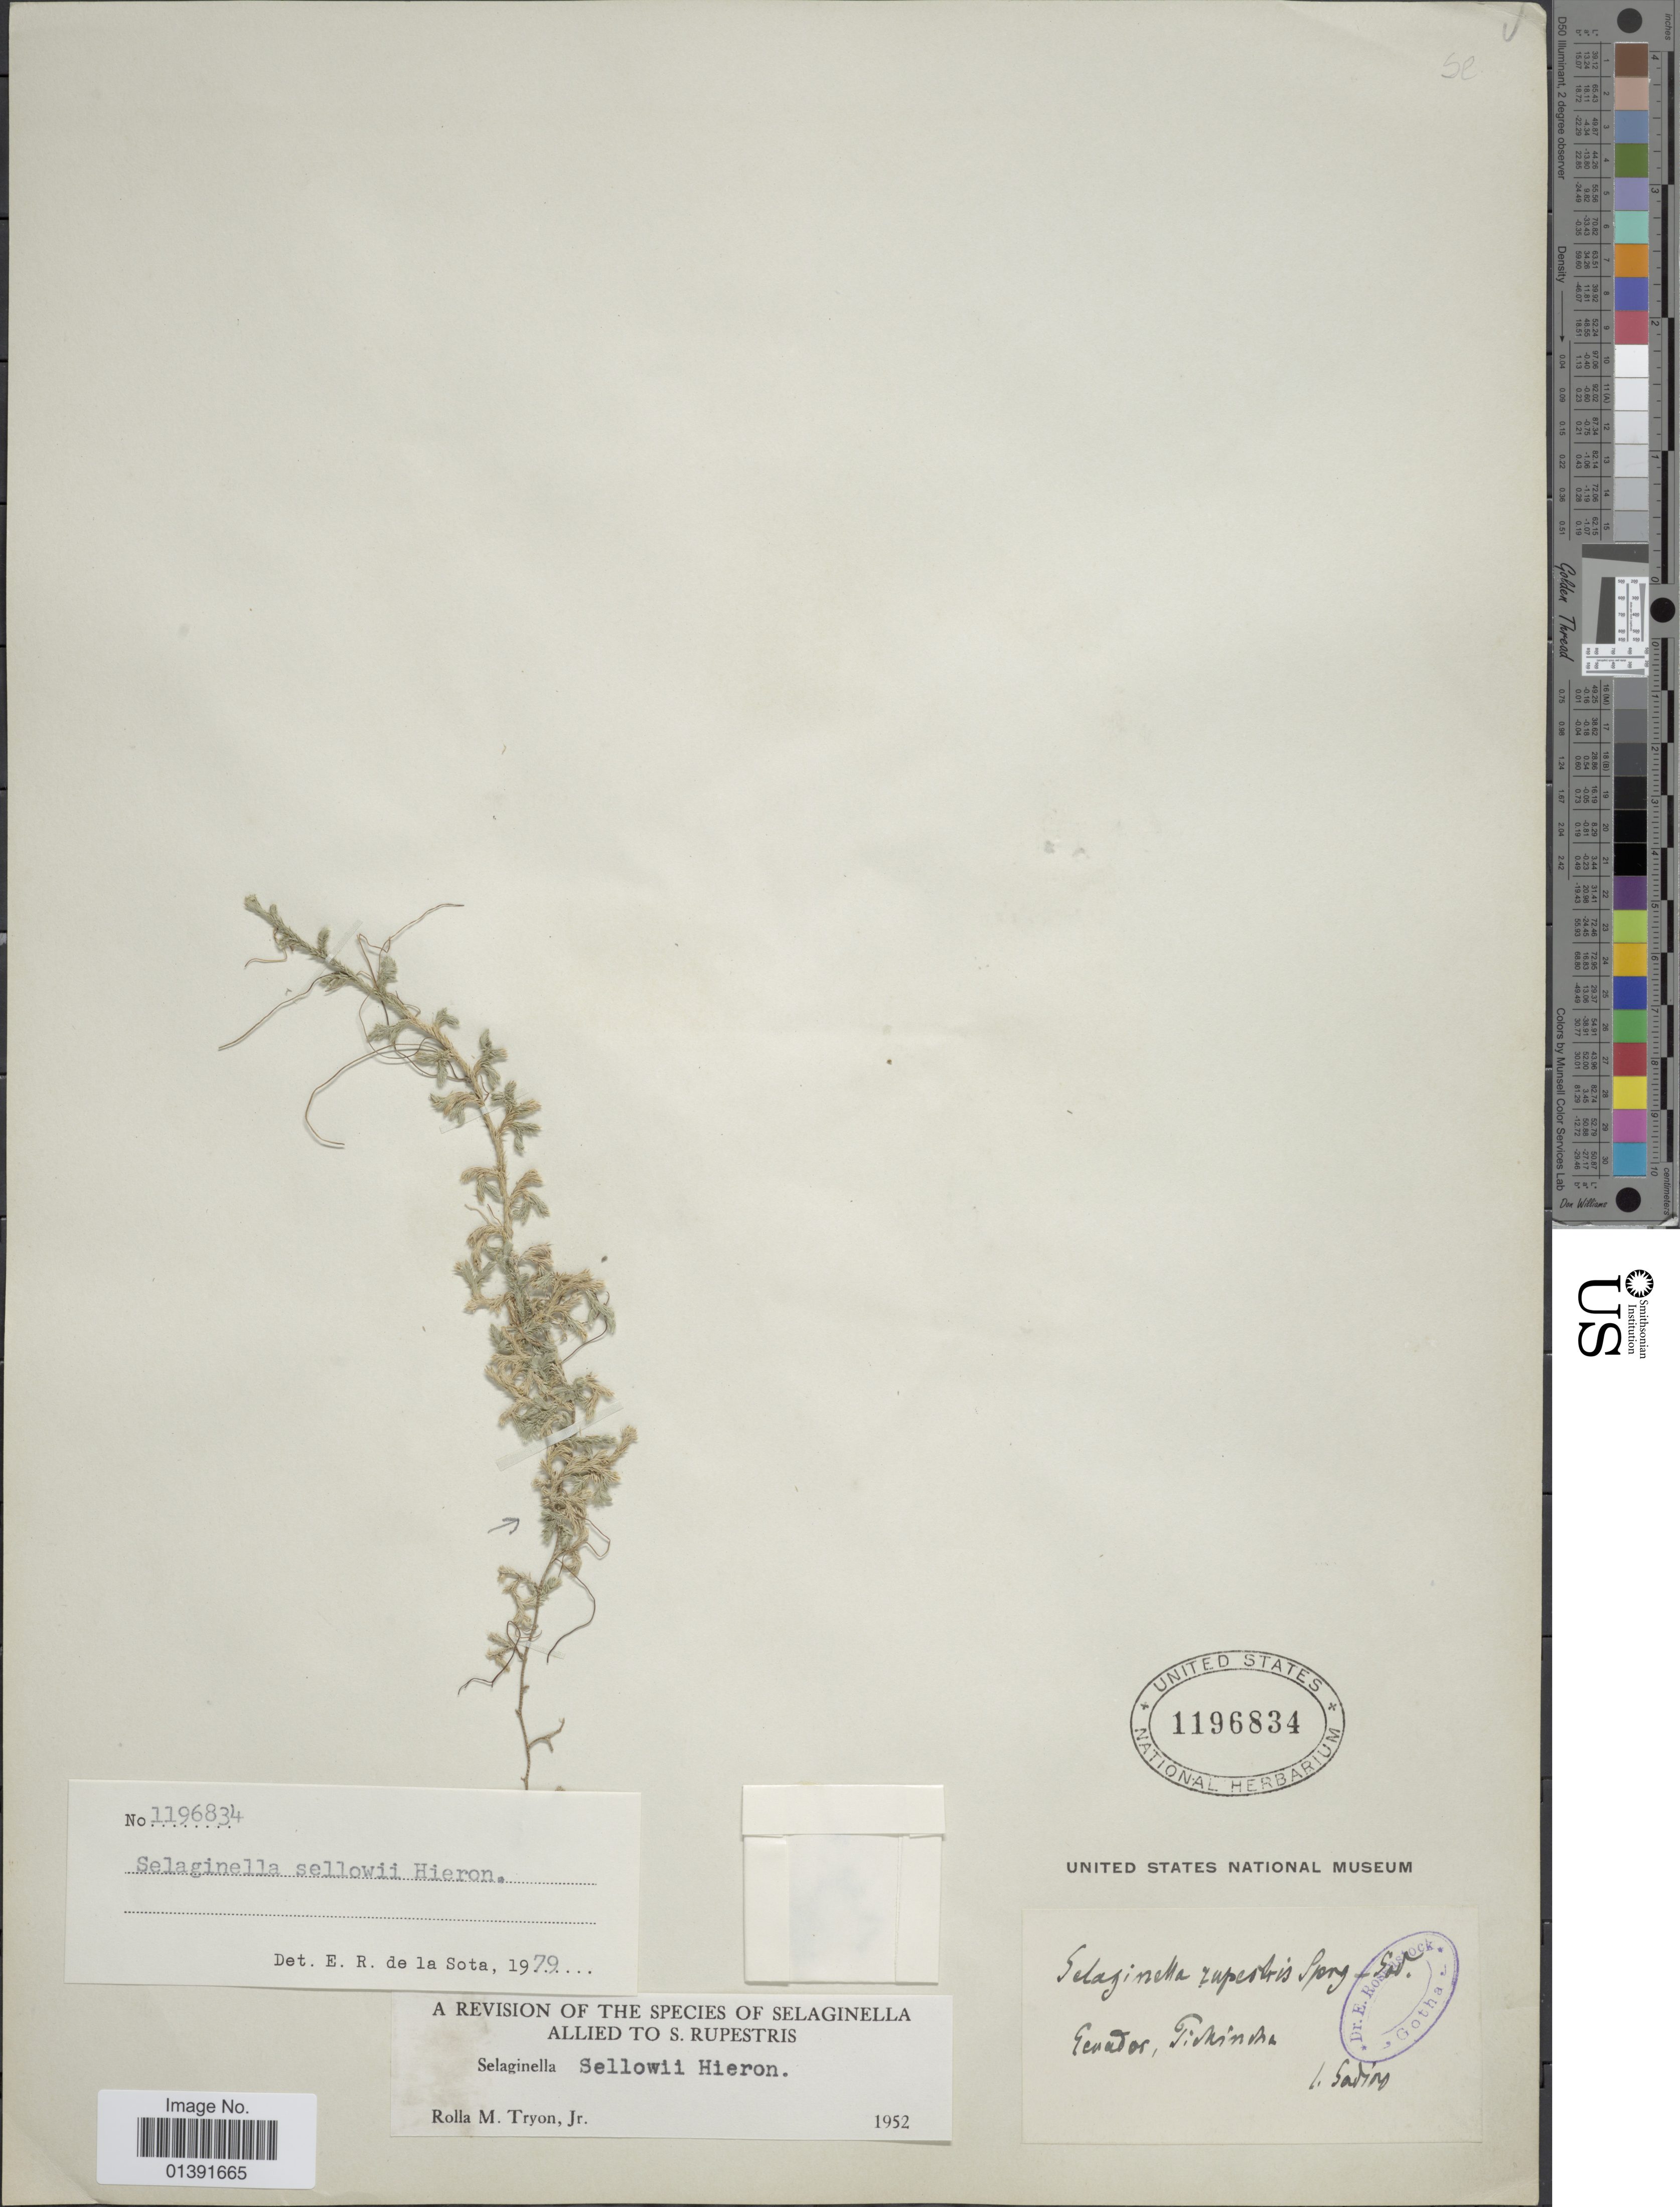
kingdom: Plantae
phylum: Tracheophyta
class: Lycopodiopsida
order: Selaginellales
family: Selaginellaceae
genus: Selaginella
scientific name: Selaginella sellowii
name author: Hieron.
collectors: L. Sadion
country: Ecuador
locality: Pichincha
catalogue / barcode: US 1196834